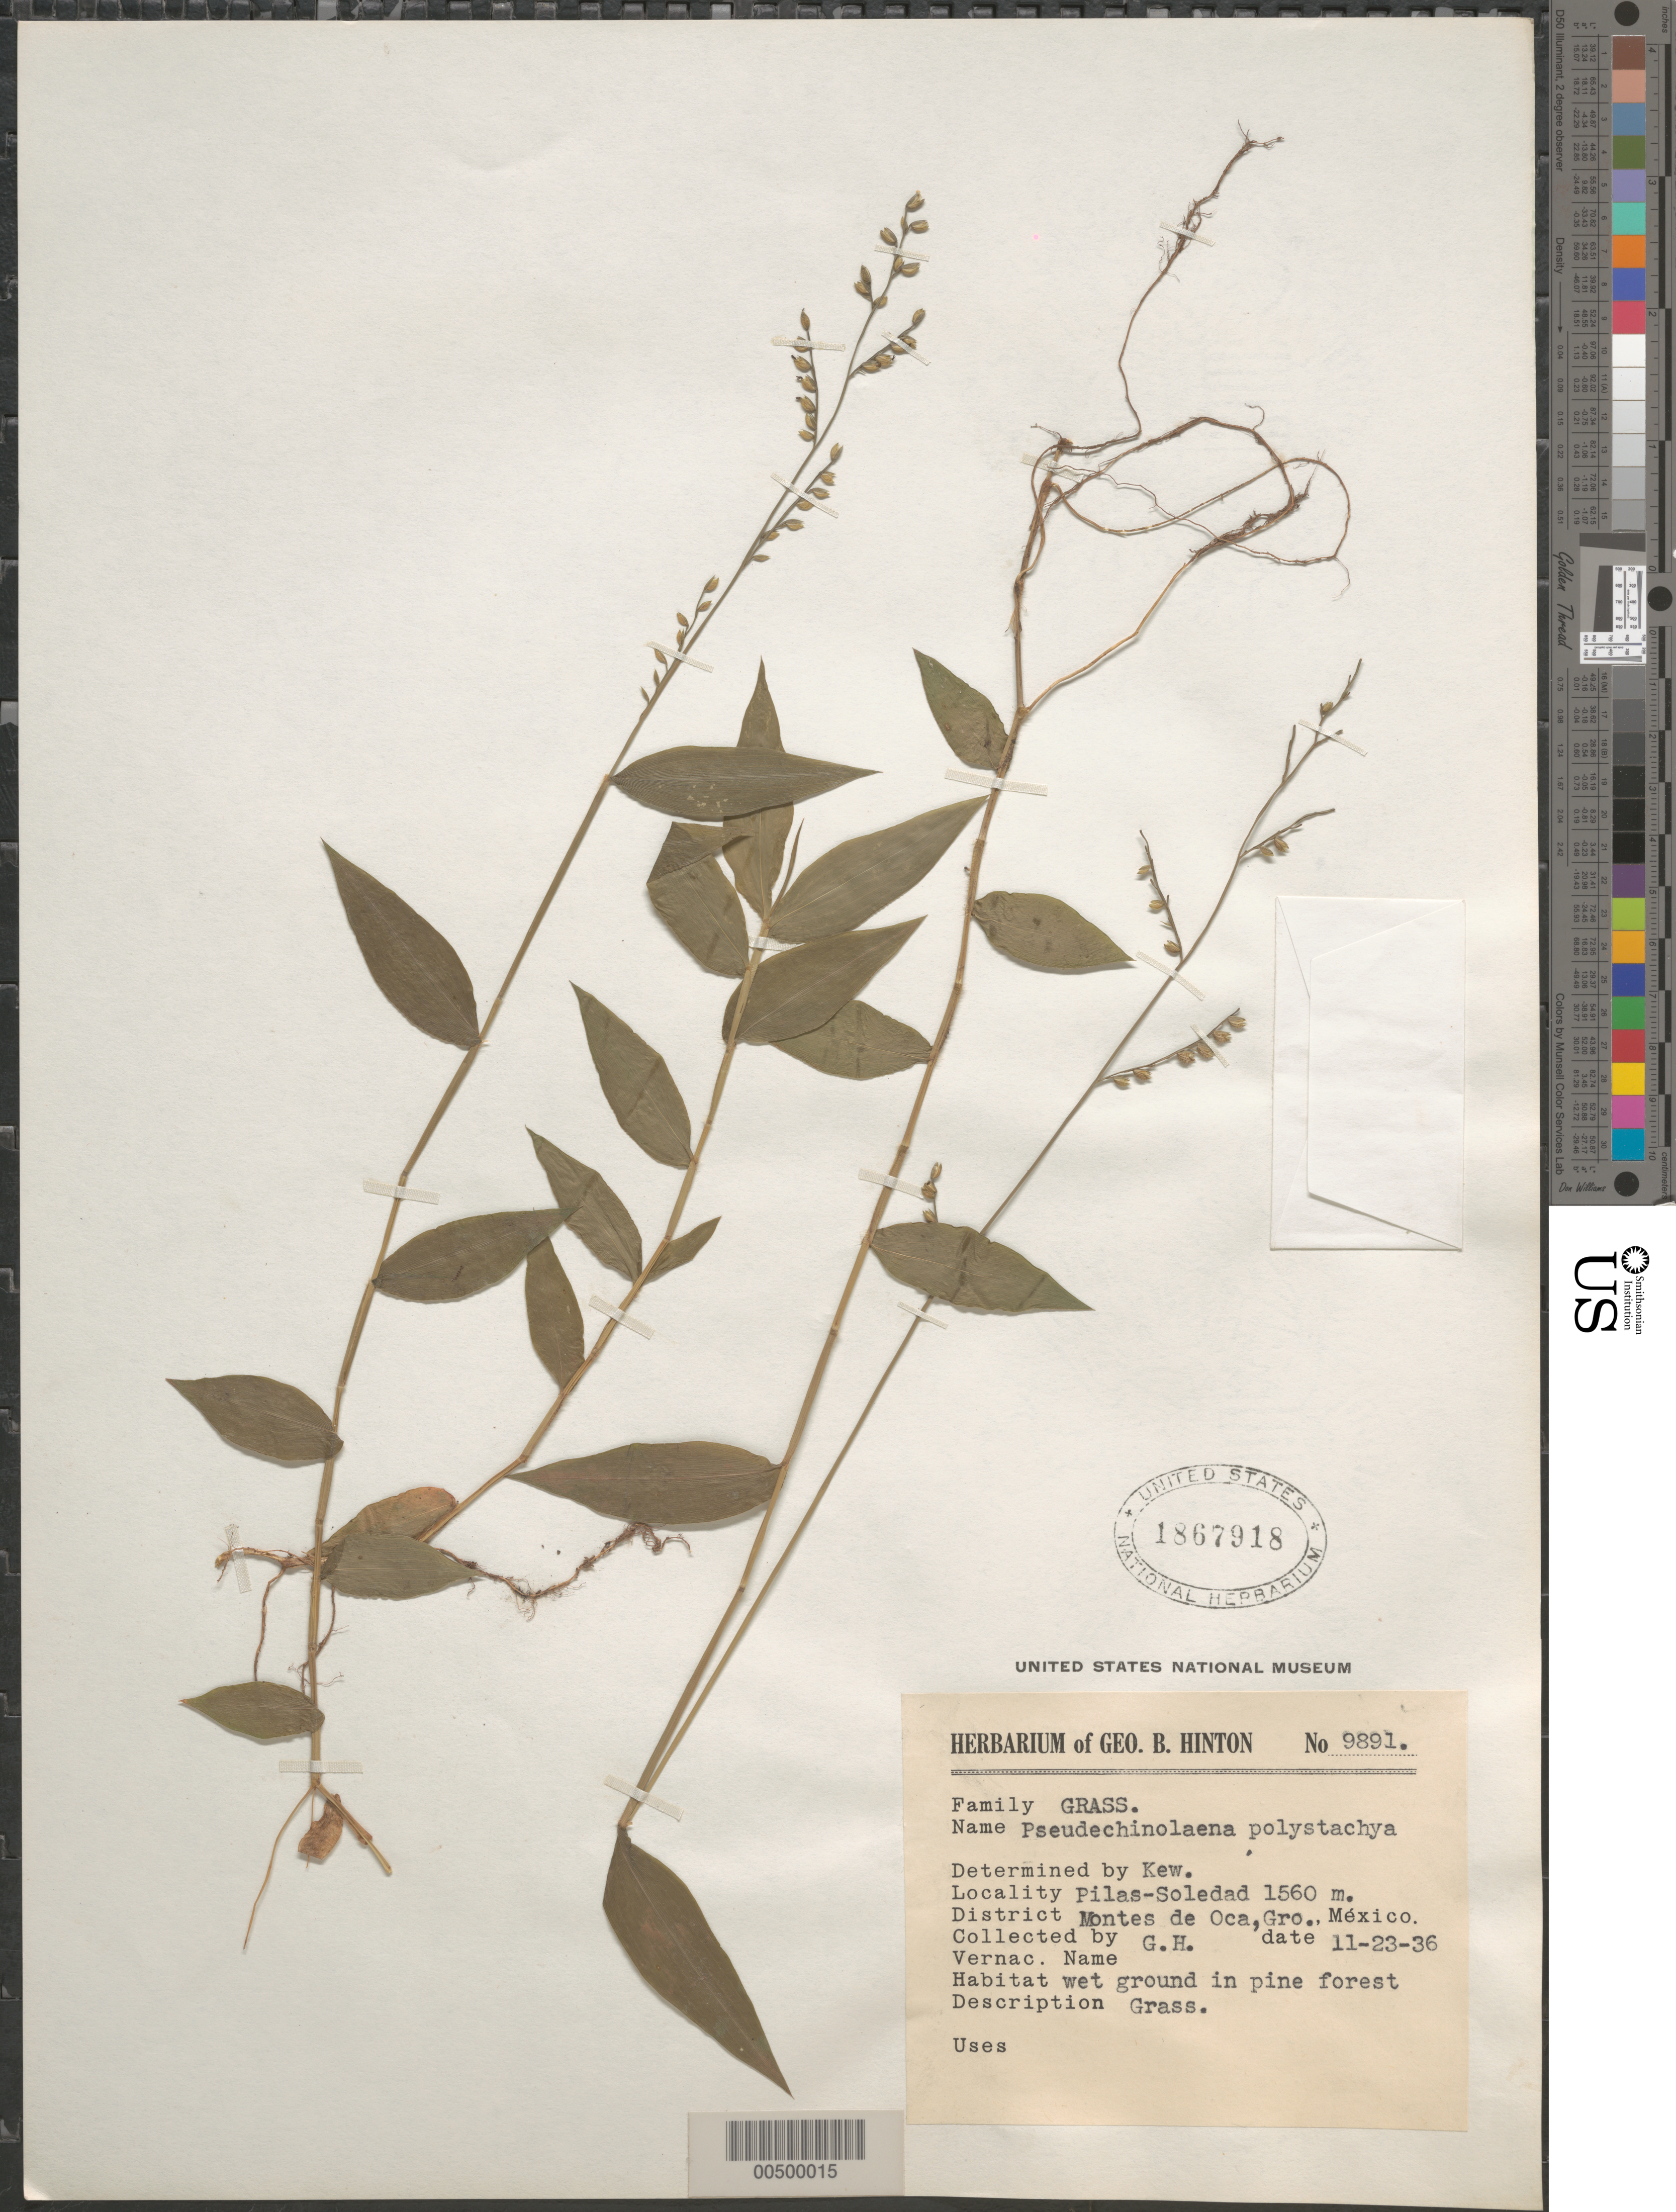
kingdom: Plantae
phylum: Tracheophyta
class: Liliopsida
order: Poales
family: Poaceae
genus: Pseudechinolaena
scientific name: Pseudechinolaena polystachya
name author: (Kunth) Stapf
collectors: G. B. Hinton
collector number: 9891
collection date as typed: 23 Nov 1936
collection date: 1936-11-23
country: Mexico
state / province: Guerrero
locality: Pilas-Soledad, Montes de Oca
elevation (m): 1560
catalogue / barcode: US 1867918